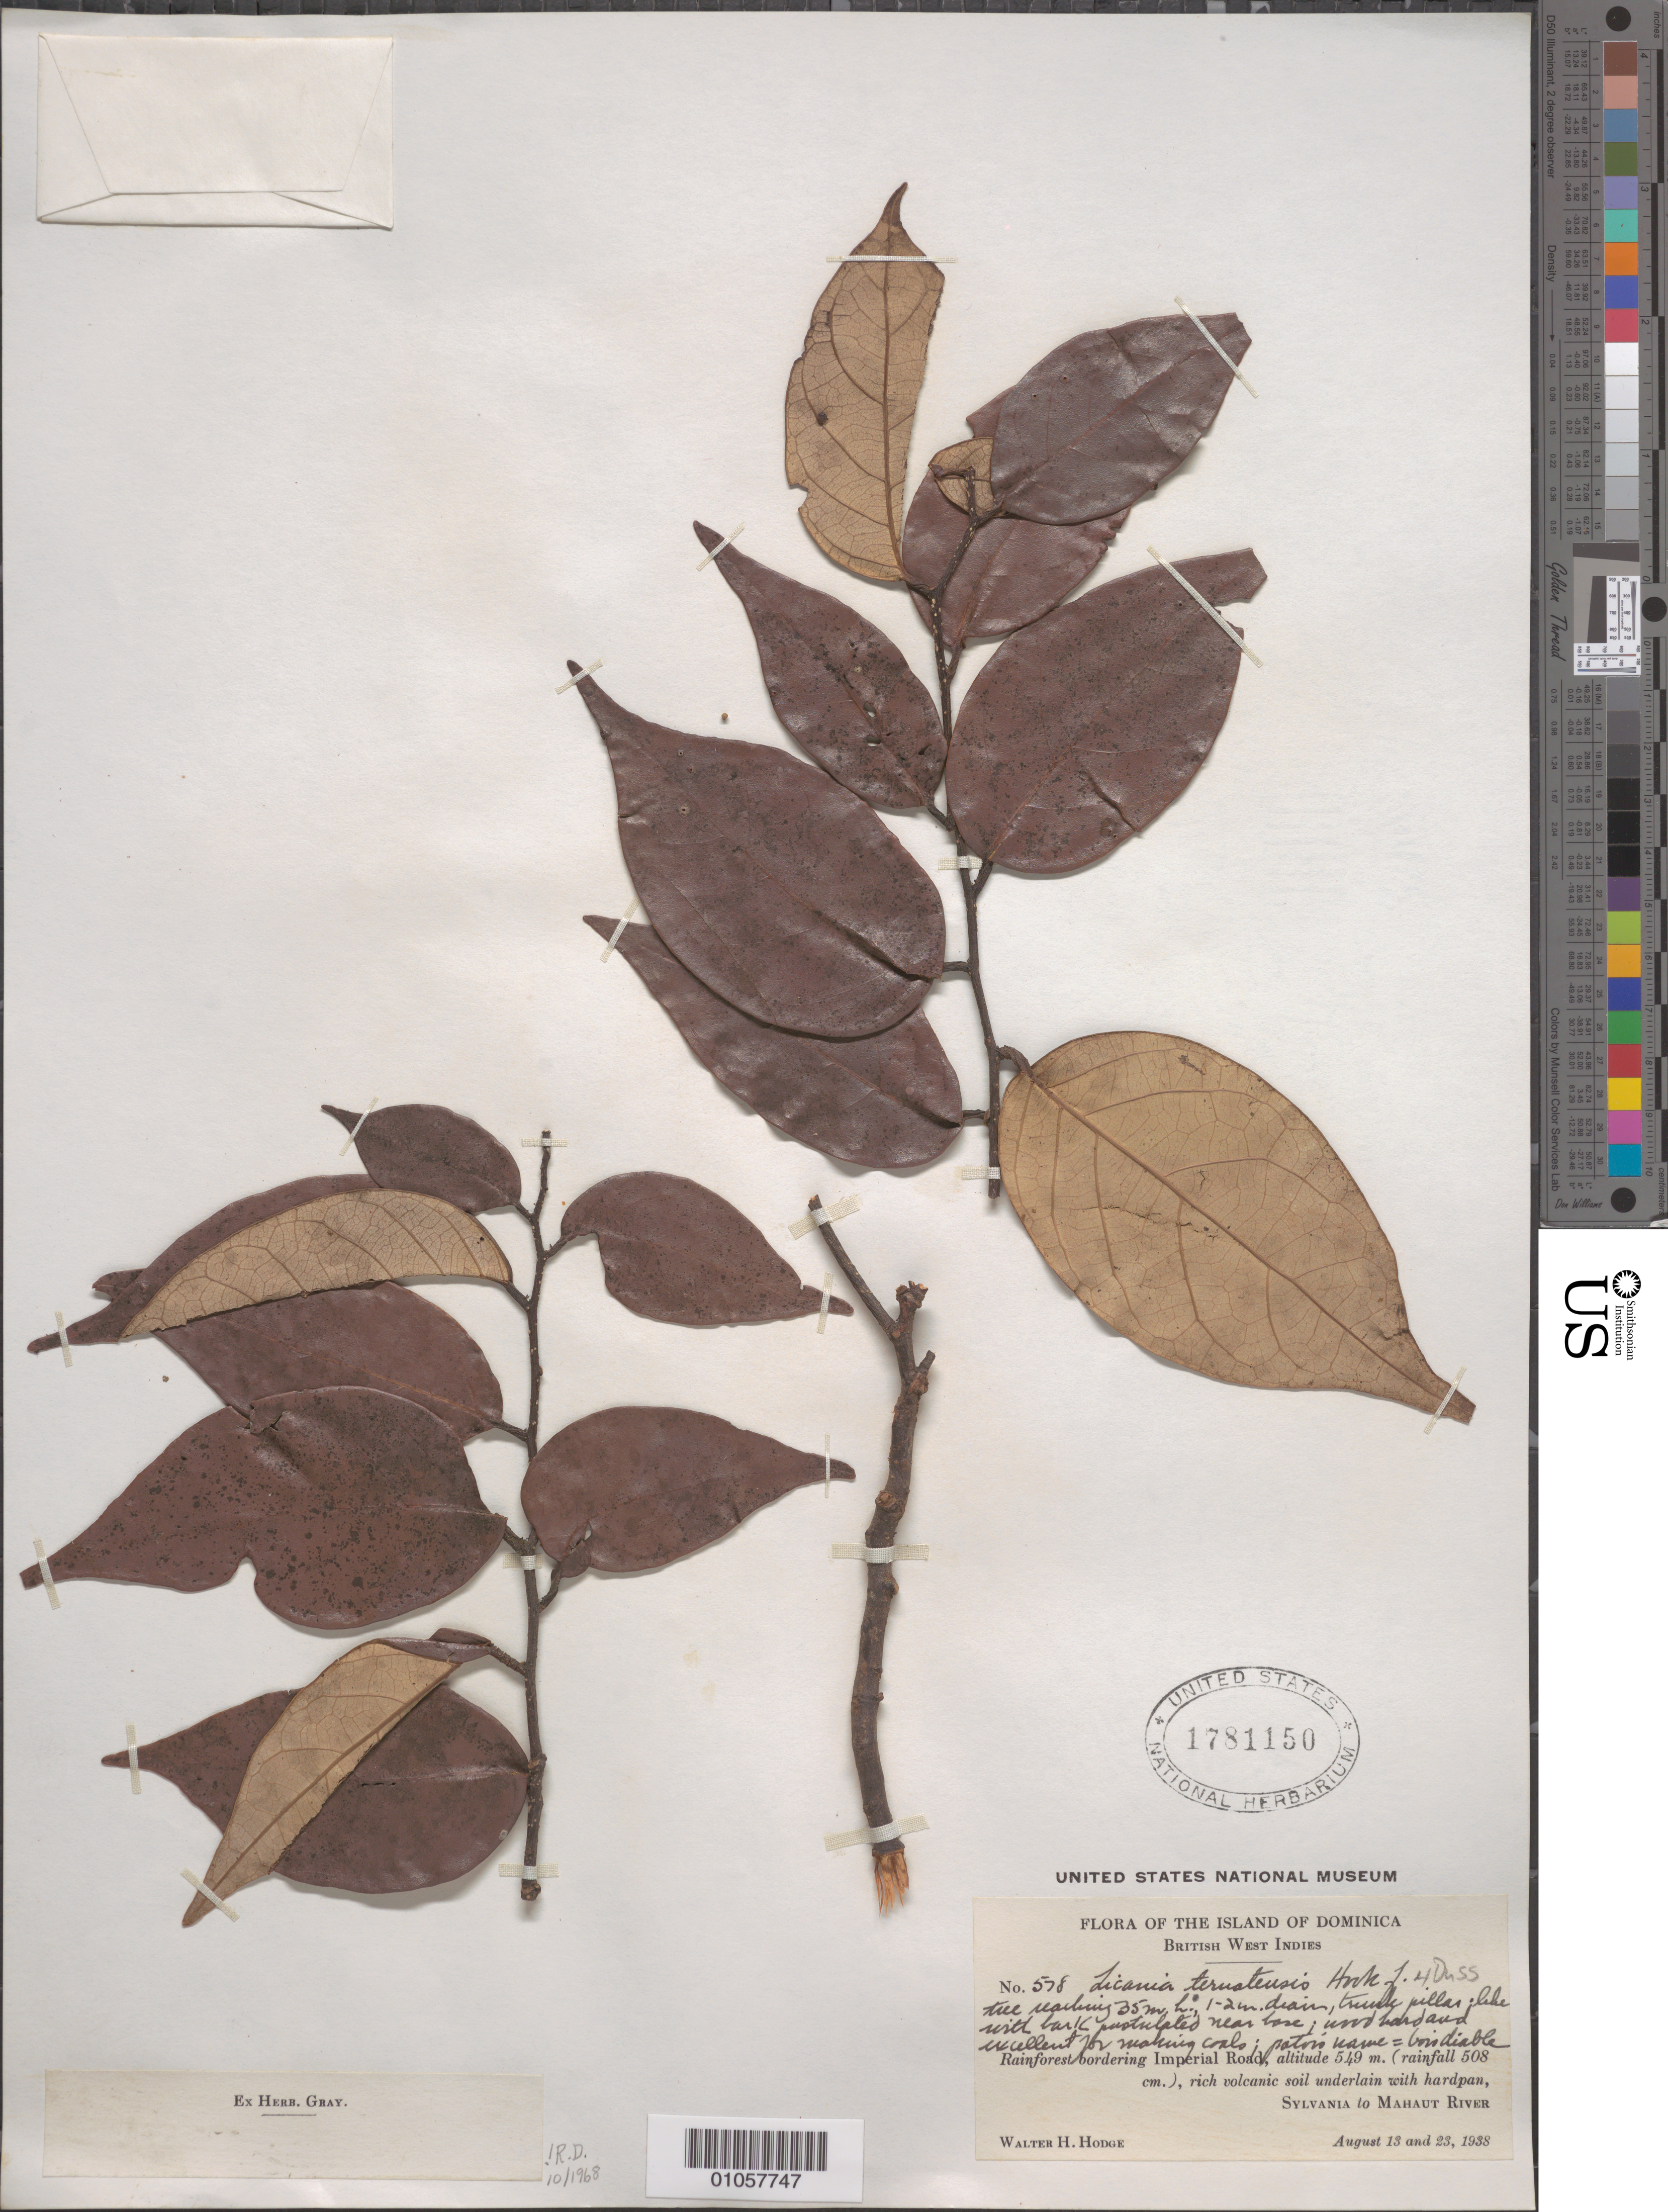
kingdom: Plantae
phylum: Tracheophyta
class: Magnoliopsida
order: Malpighiales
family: Chrysobalanaceae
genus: Licania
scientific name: Licania ternatensis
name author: Hook. f. ex Duss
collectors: W. Hodge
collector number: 578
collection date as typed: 13 Aug 1938 and 23 Aug 1938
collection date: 1938-08-13,1938-08-23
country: Dominica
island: Dominica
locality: Imperial Road, Sylvania to Mahaut River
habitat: Rainforest bordering road, rich volcanic soil underlain with hardpan, rainfall 508 cm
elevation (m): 549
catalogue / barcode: US 1781150